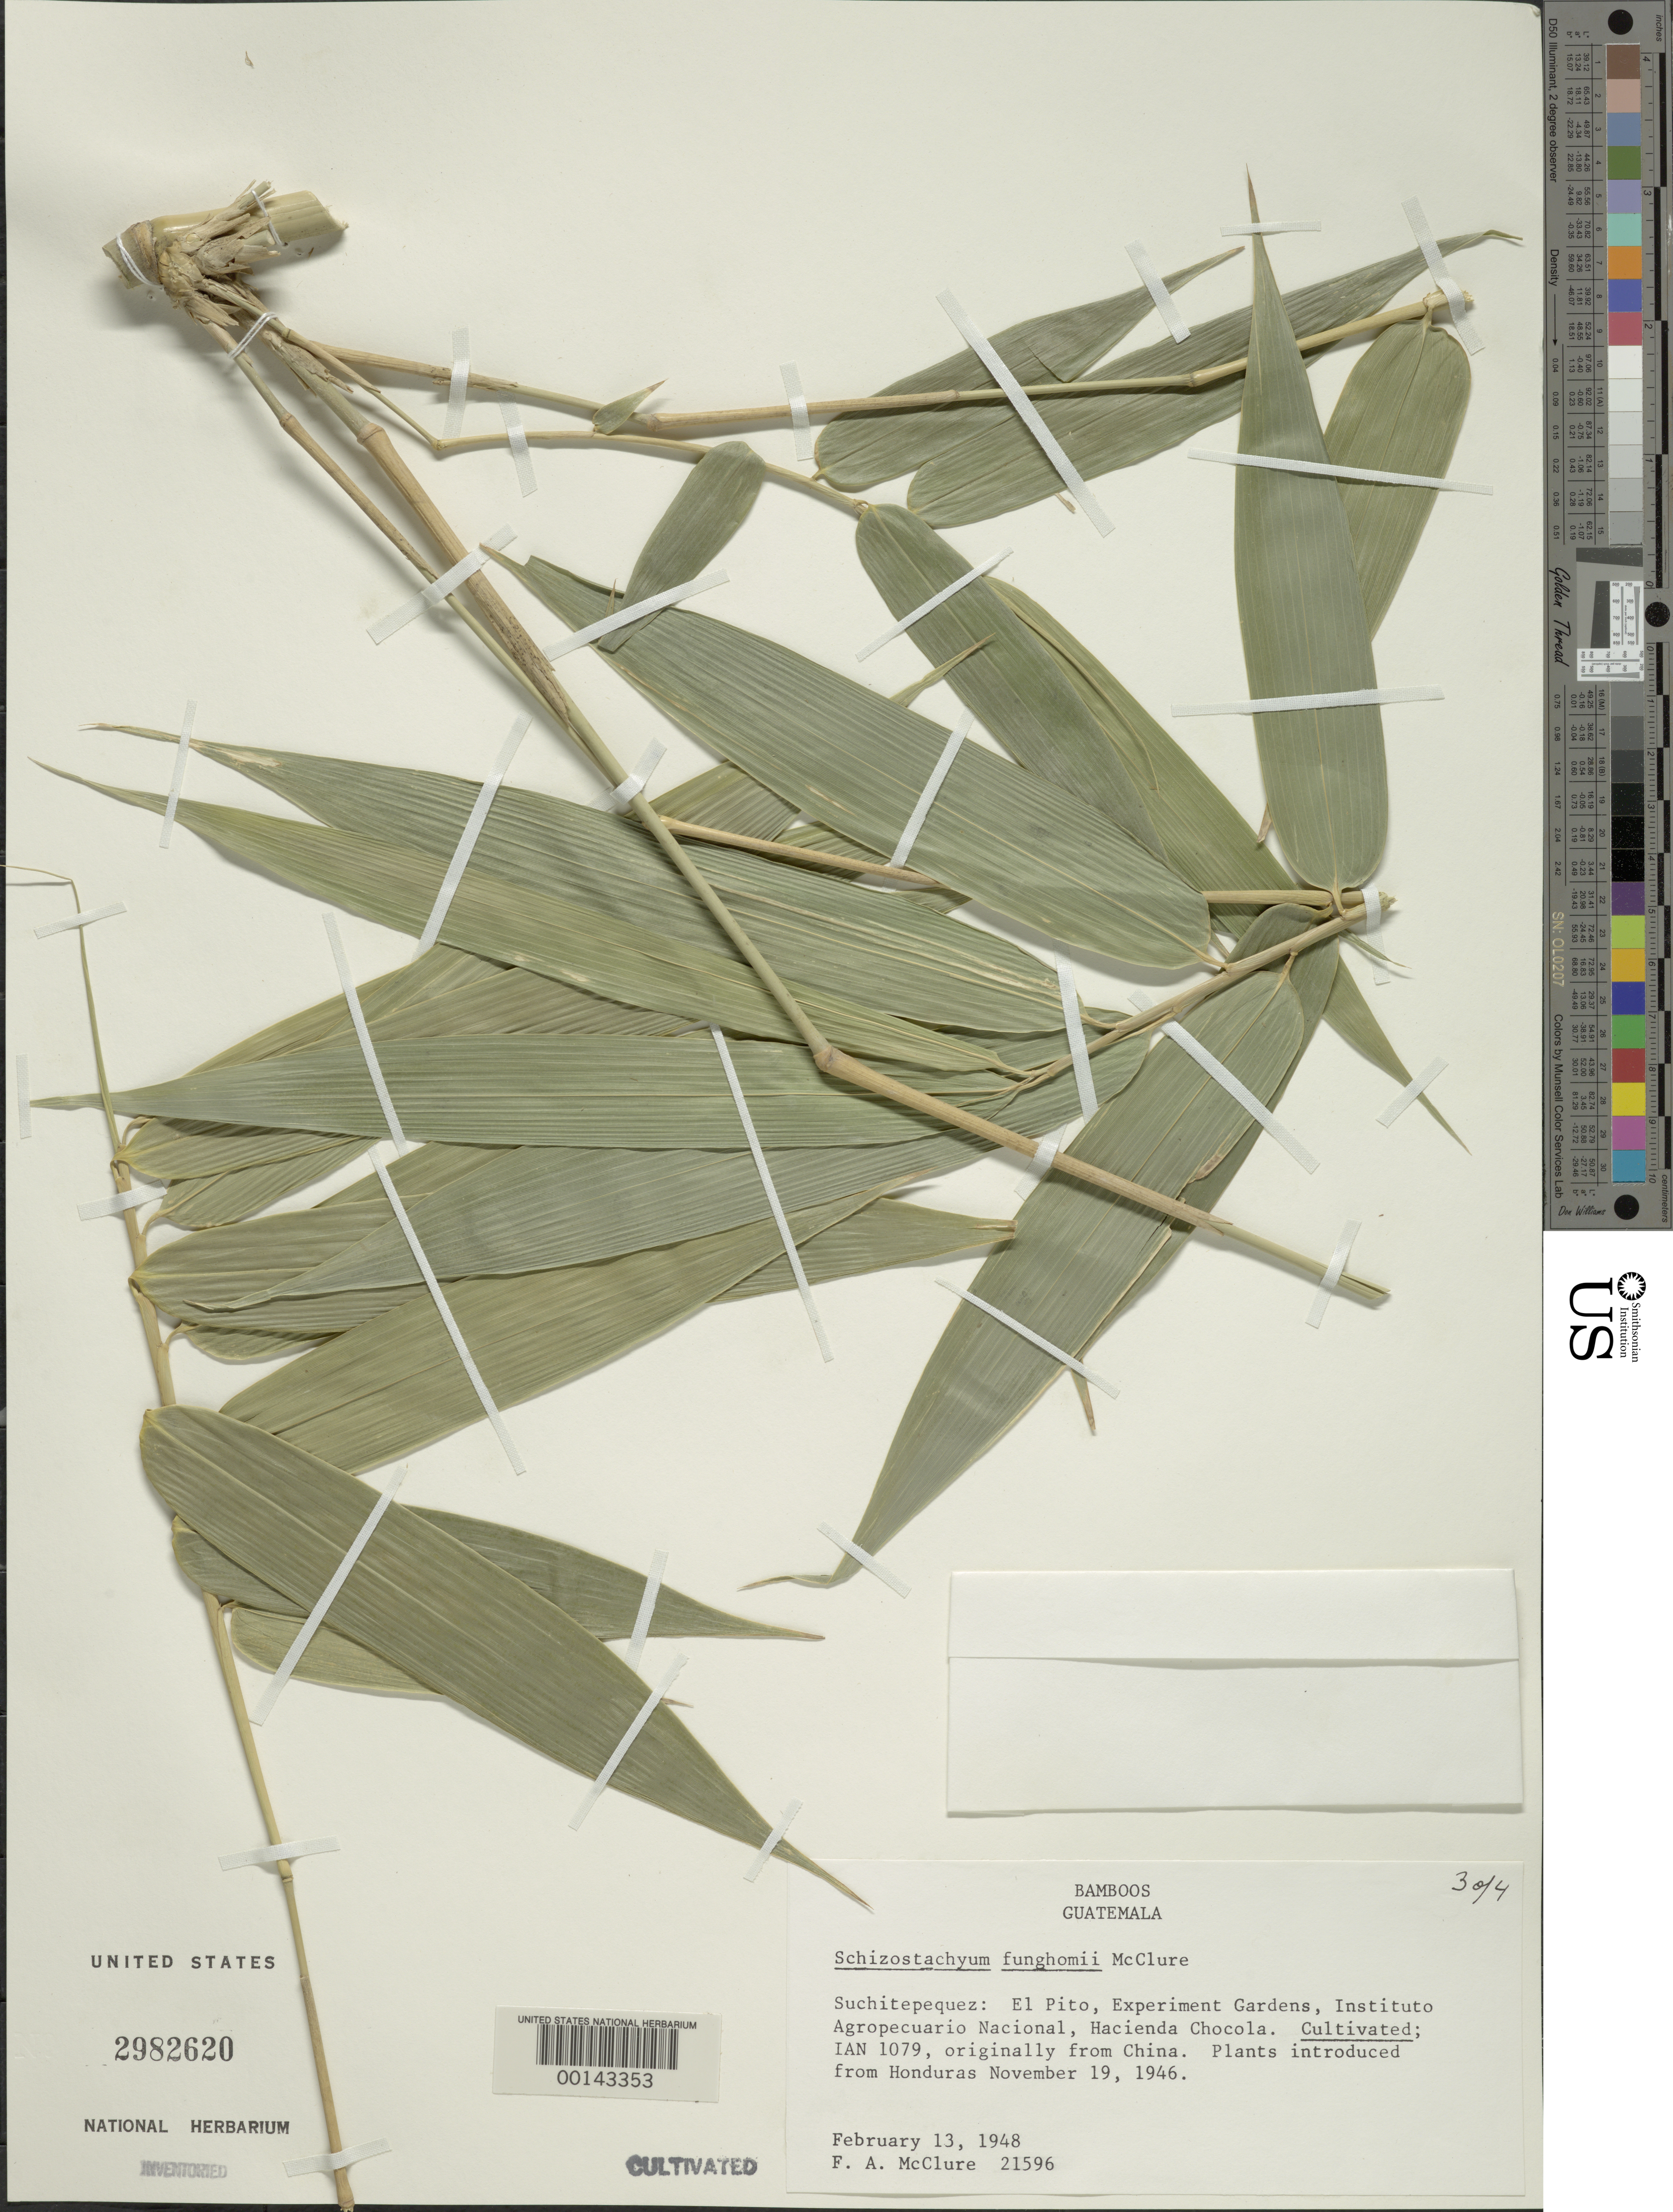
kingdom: Plantae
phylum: Tracheophyta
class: Liliopsida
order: Poales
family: Poaceae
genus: Schizostachyum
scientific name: Schizostachyum funghomii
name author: McClure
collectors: F. A. McClure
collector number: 21596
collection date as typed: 13 Feb 1948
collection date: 1948-02-13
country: Guatemala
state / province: Suchitepéquez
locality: El Pito, Instituto Agropecuario Nacional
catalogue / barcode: US 2982620